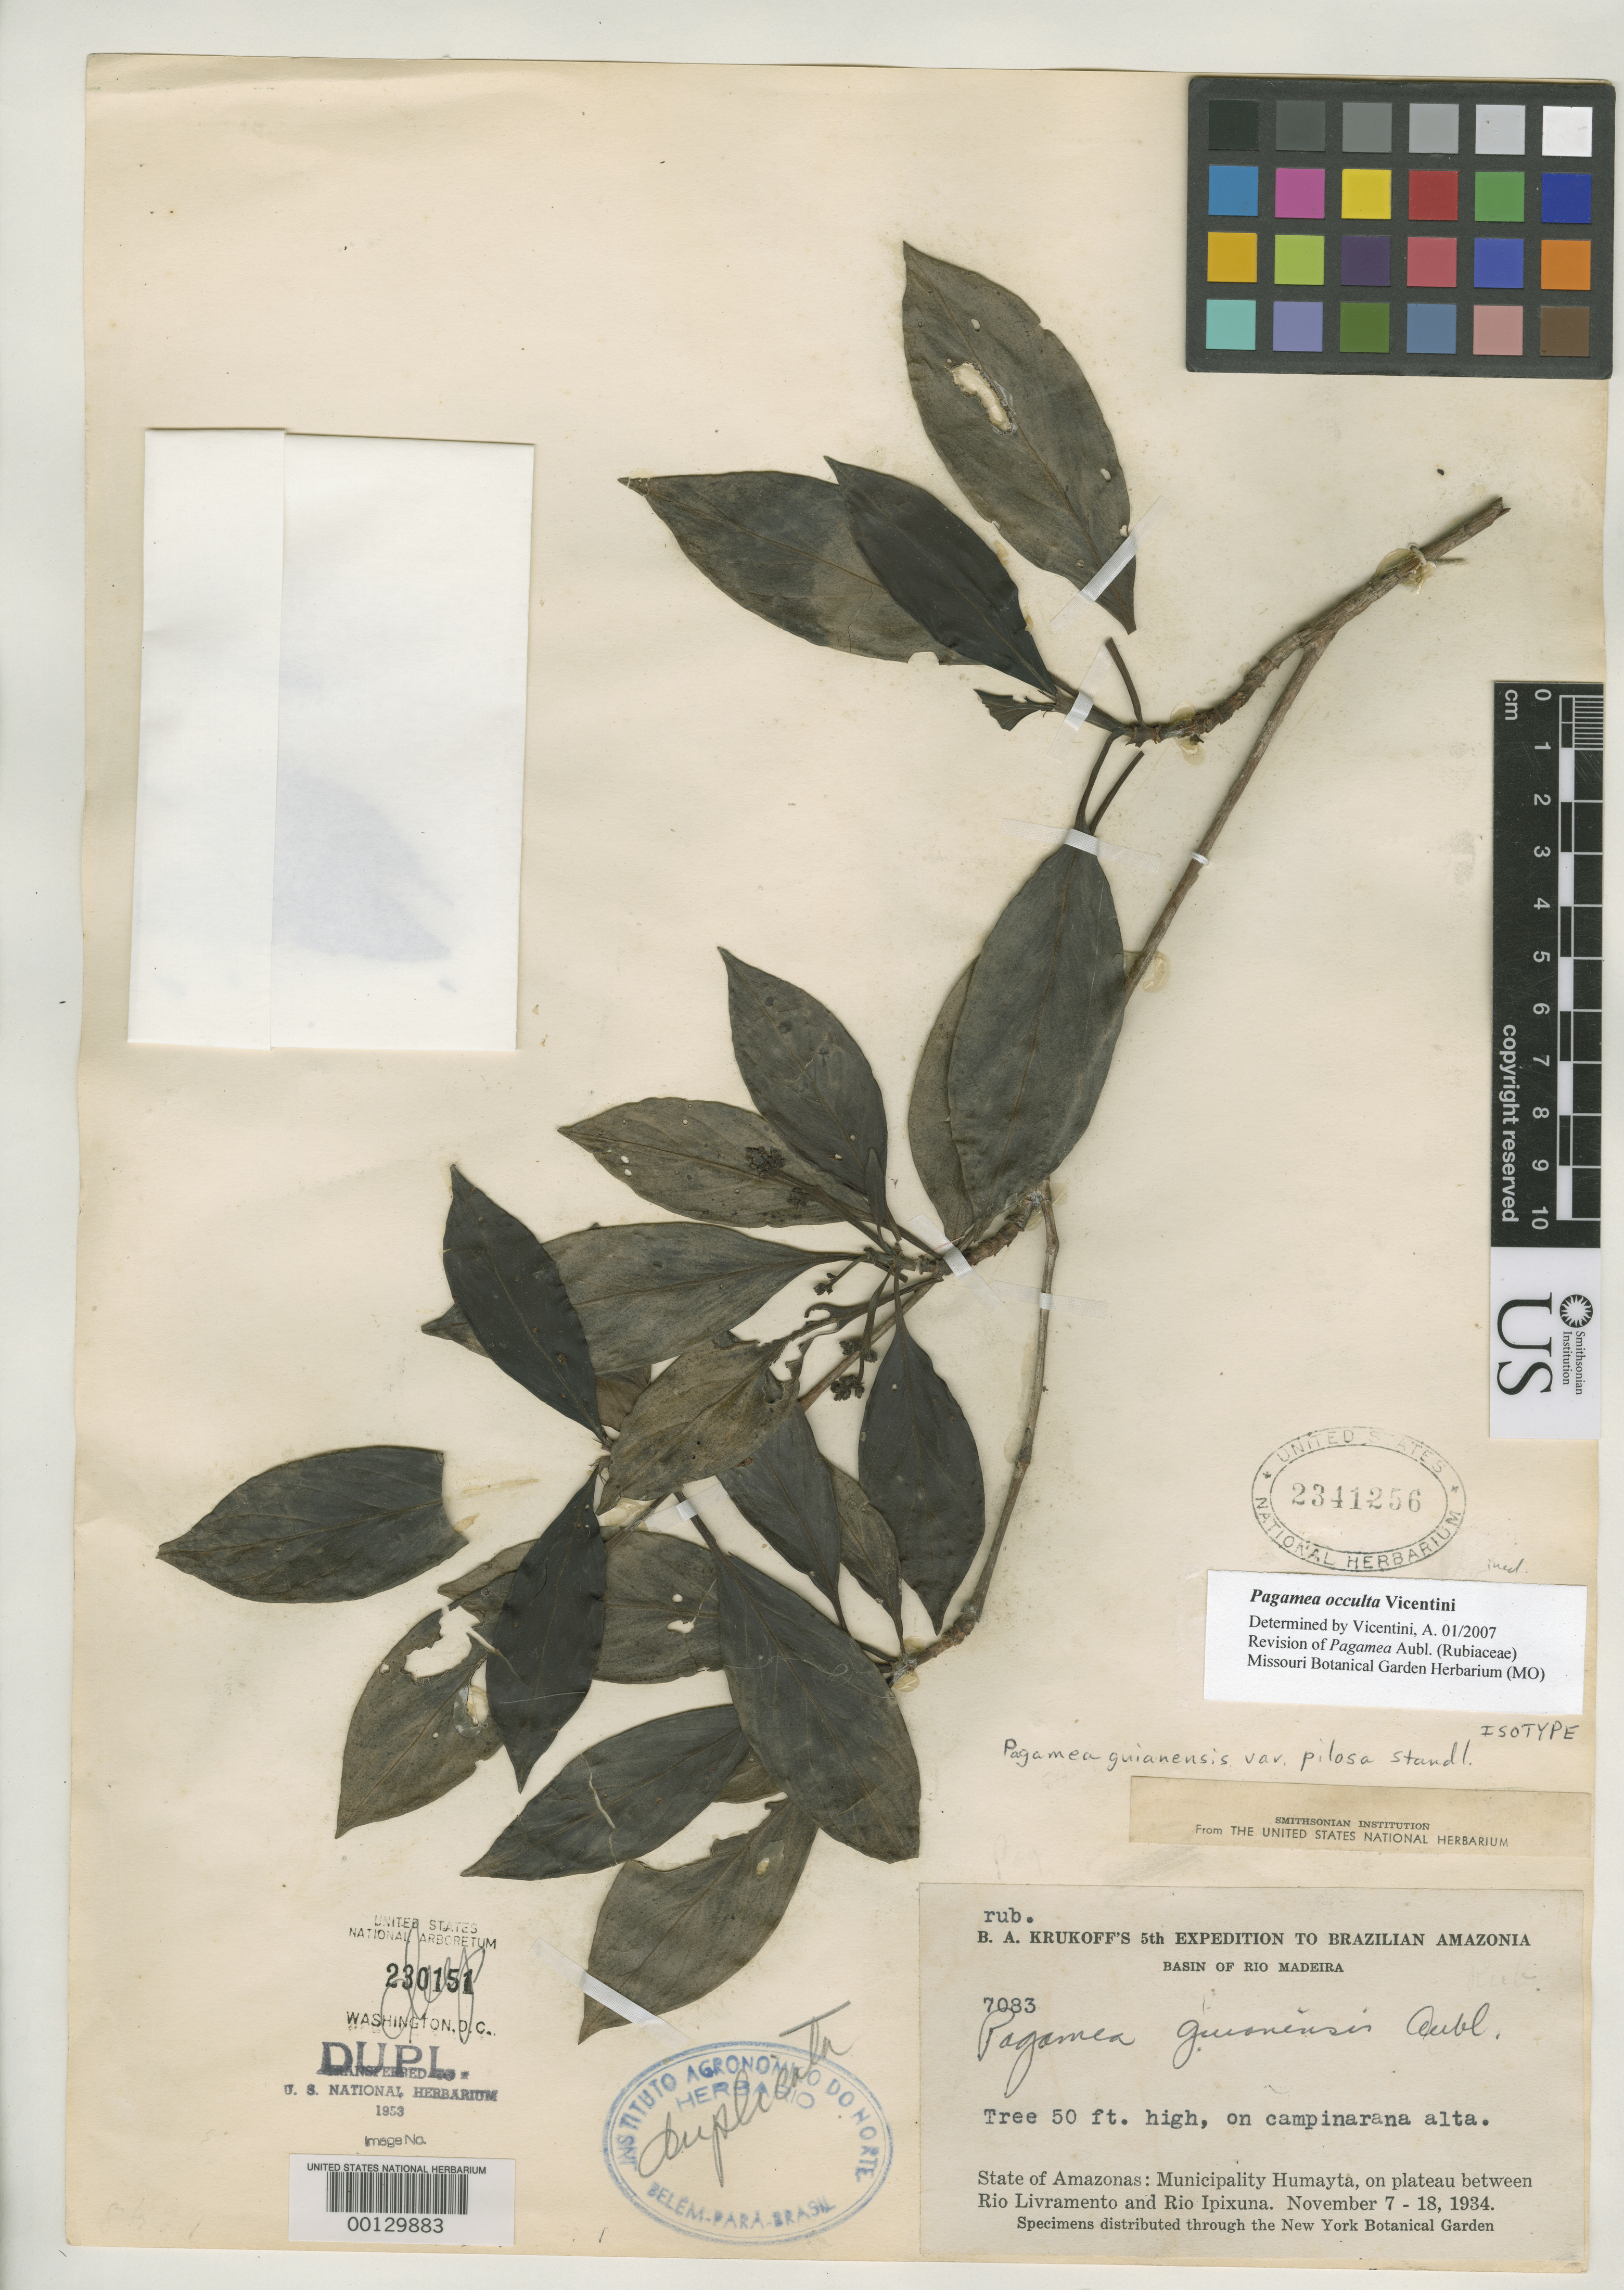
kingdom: Plantae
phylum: Tracheophyta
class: Magnoliopsida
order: Gentianales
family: Rubiaceae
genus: Pagamea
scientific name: Pagamea guianensis var. pilosa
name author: Standl.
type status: Isotype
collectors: B. A. Krukoff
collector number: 7083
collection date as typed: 07 Nov 1934 to 18 Nov 1934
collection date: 1934-11-07/1934-11-18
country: Brazil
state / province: Amazonas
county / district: Humaitá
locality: Between Rios Livramento and Ipixuma, basin of Rio Madeira.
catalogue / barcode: US 2341256